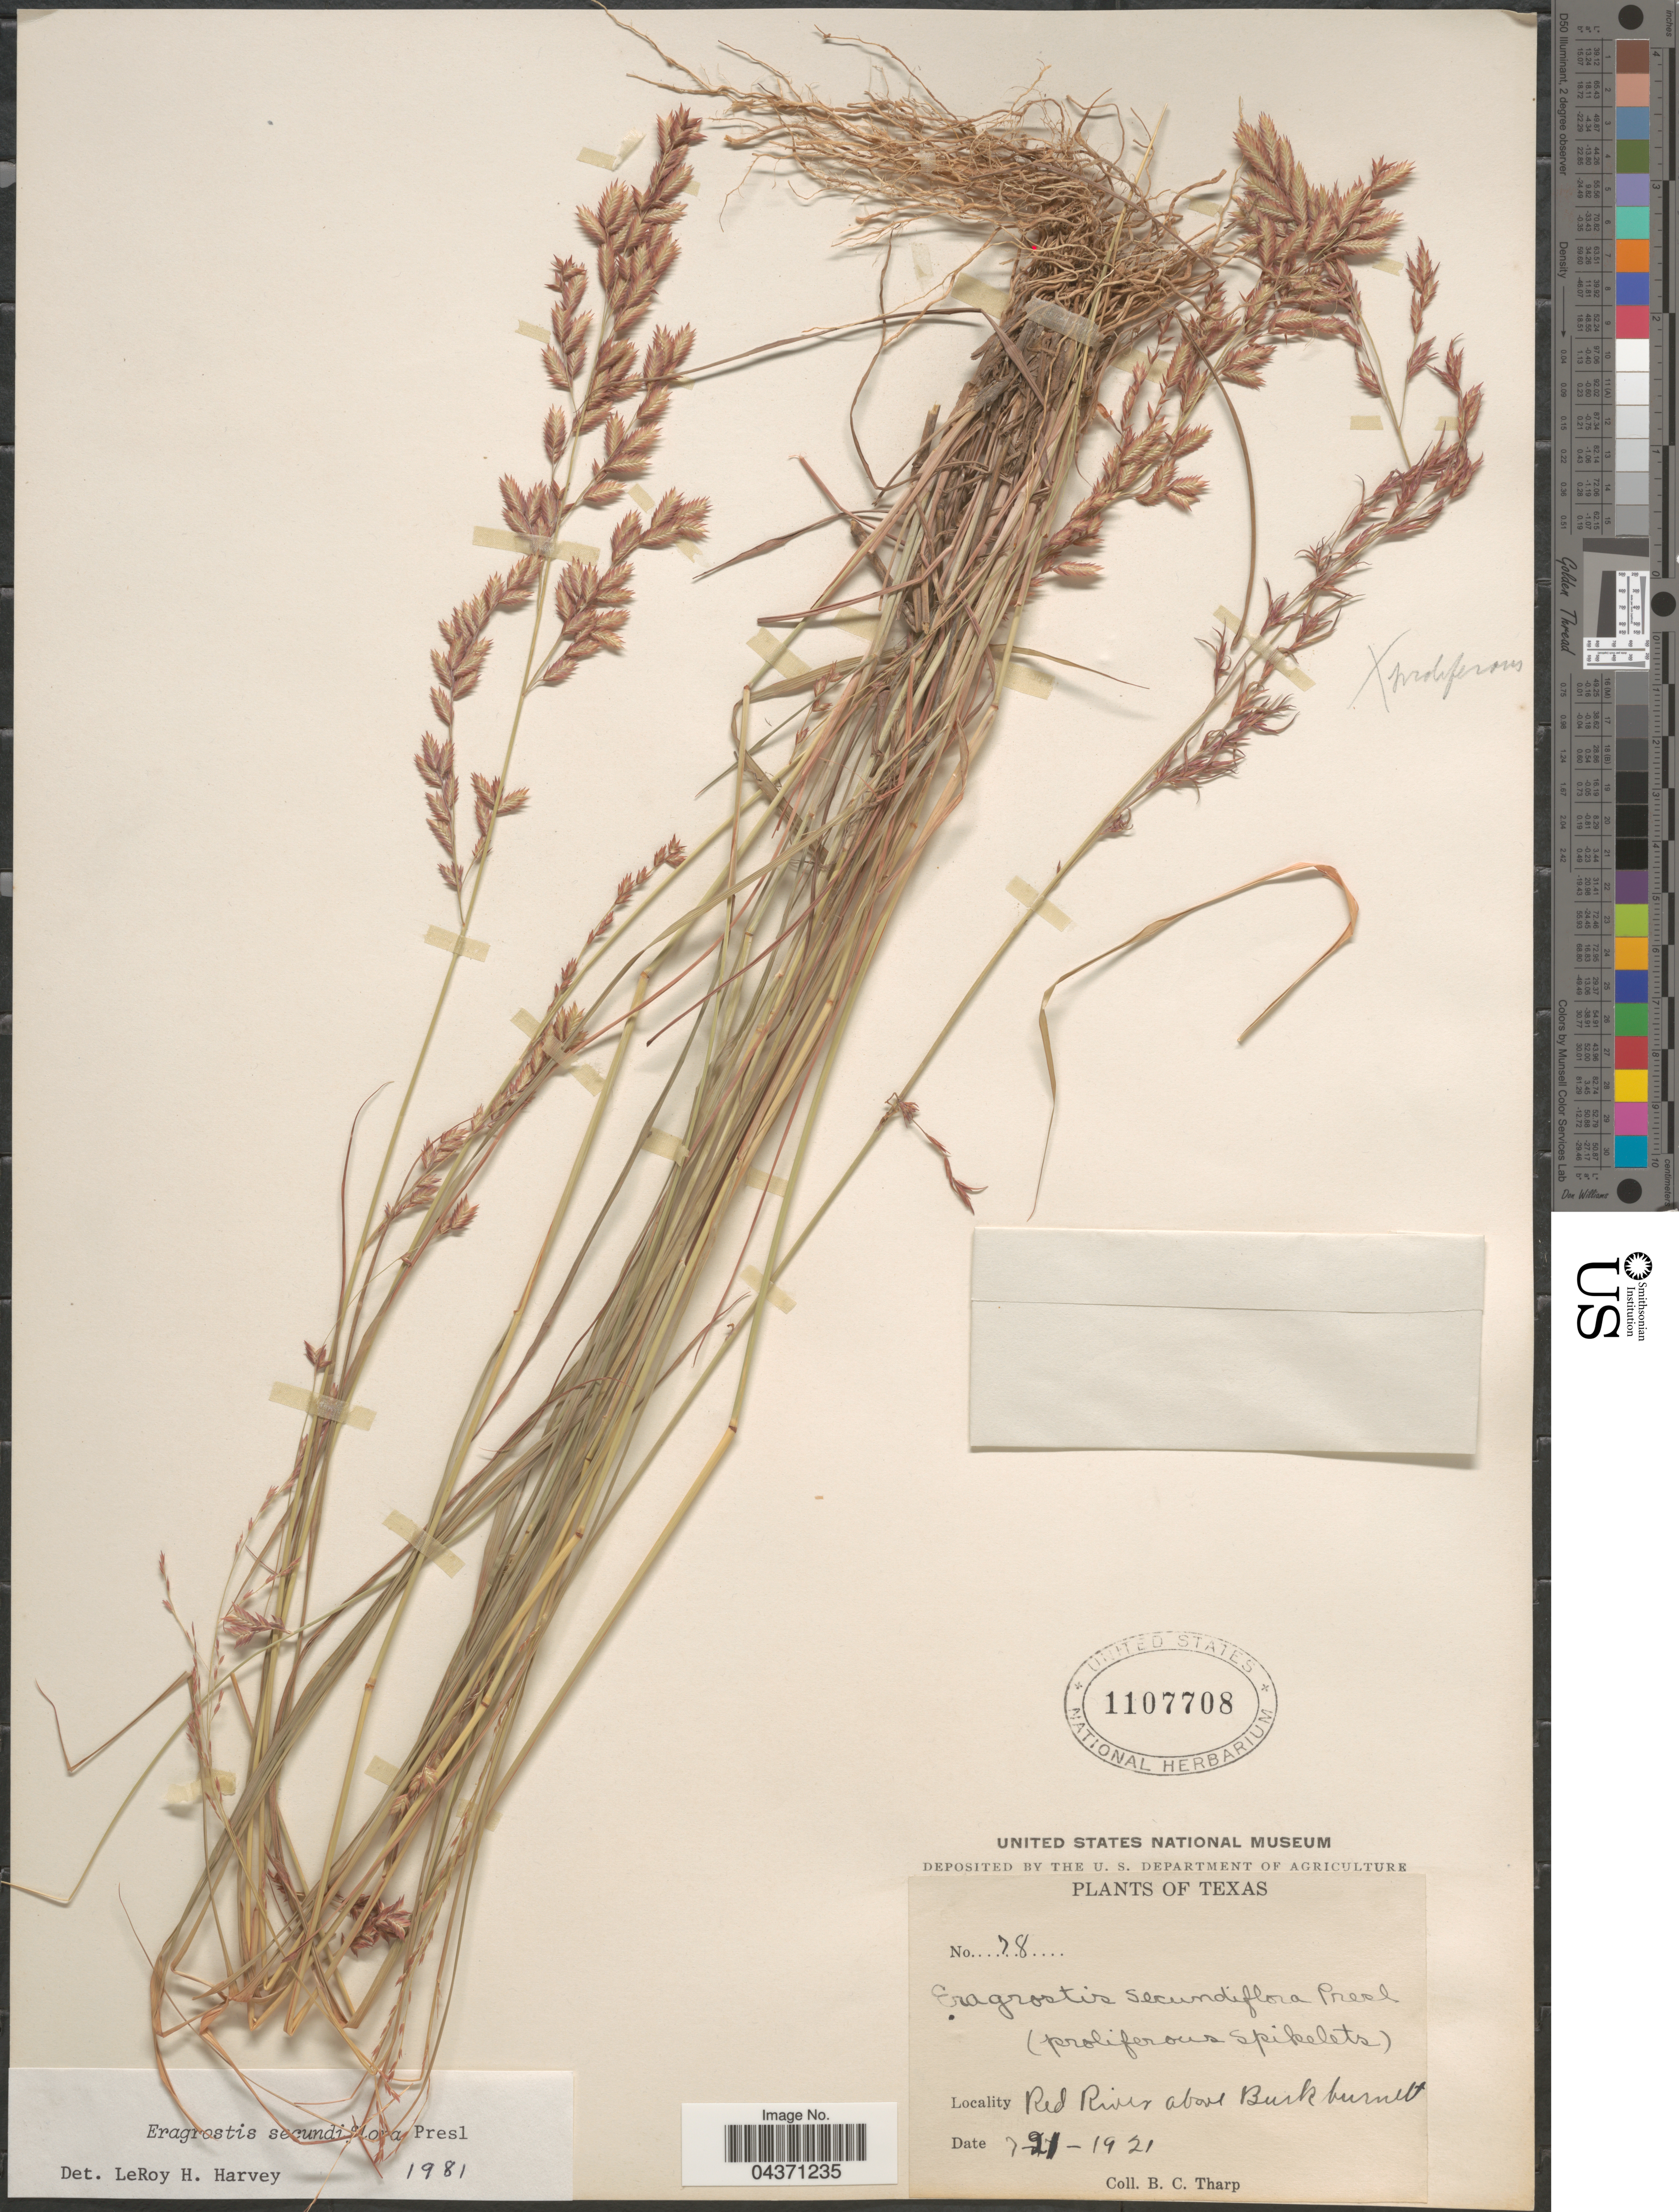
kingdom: Plantae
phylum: Tracheophyta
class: Liliopsida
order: Poales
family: Poaceae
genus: Eragrostis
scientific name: Eragrostis secundiflora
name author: J. Presl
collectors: B. C. Tharp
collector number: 78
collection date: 1921-07-21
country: United States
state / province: Texas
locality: Red River above Burkburnett.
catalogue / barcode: US 1107708